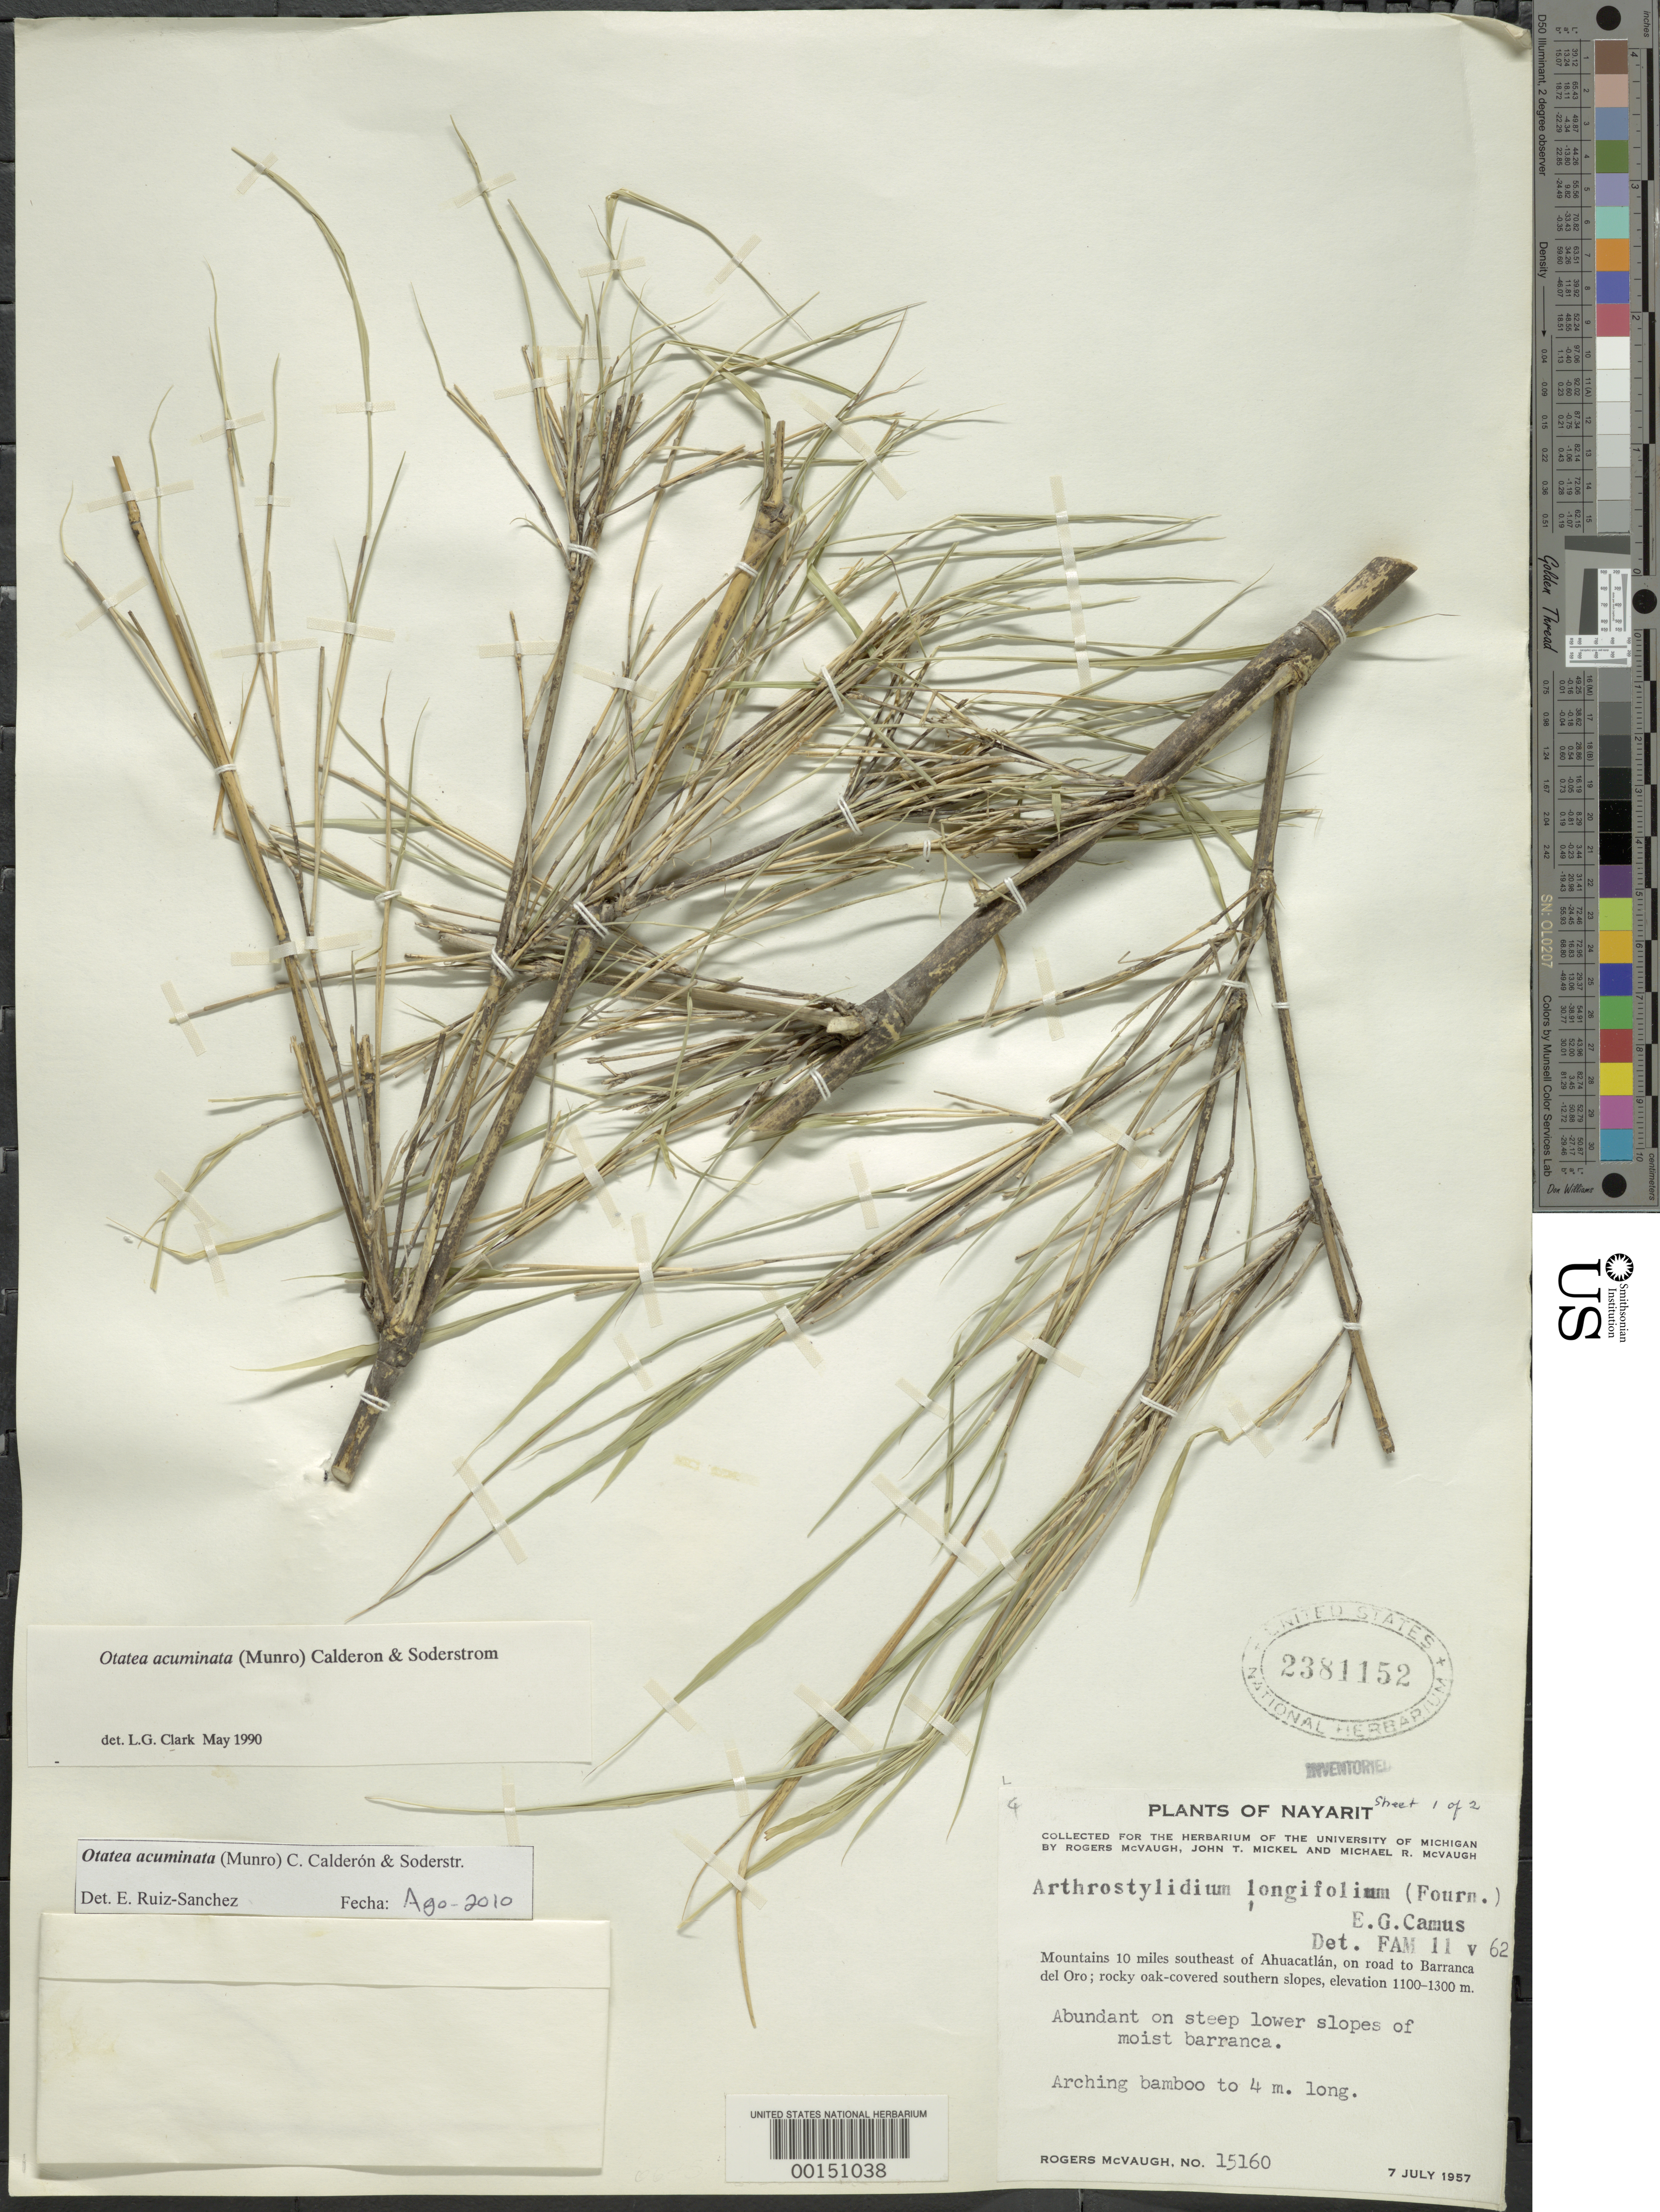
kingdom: Plantae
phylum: Tracheophyta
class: Liliopsida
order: Poales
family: Poaceae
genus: Otatea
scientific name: Otatea acuminata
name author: (Munro) C. E. Calderón & Soderstr.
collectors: R. McVaugh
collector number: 15160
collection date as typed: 07 Jul 1957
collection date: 1957-07-07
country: Mexico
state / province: Nayarit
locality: Ahuacatlan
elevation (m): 1100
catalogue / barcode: US 2381152